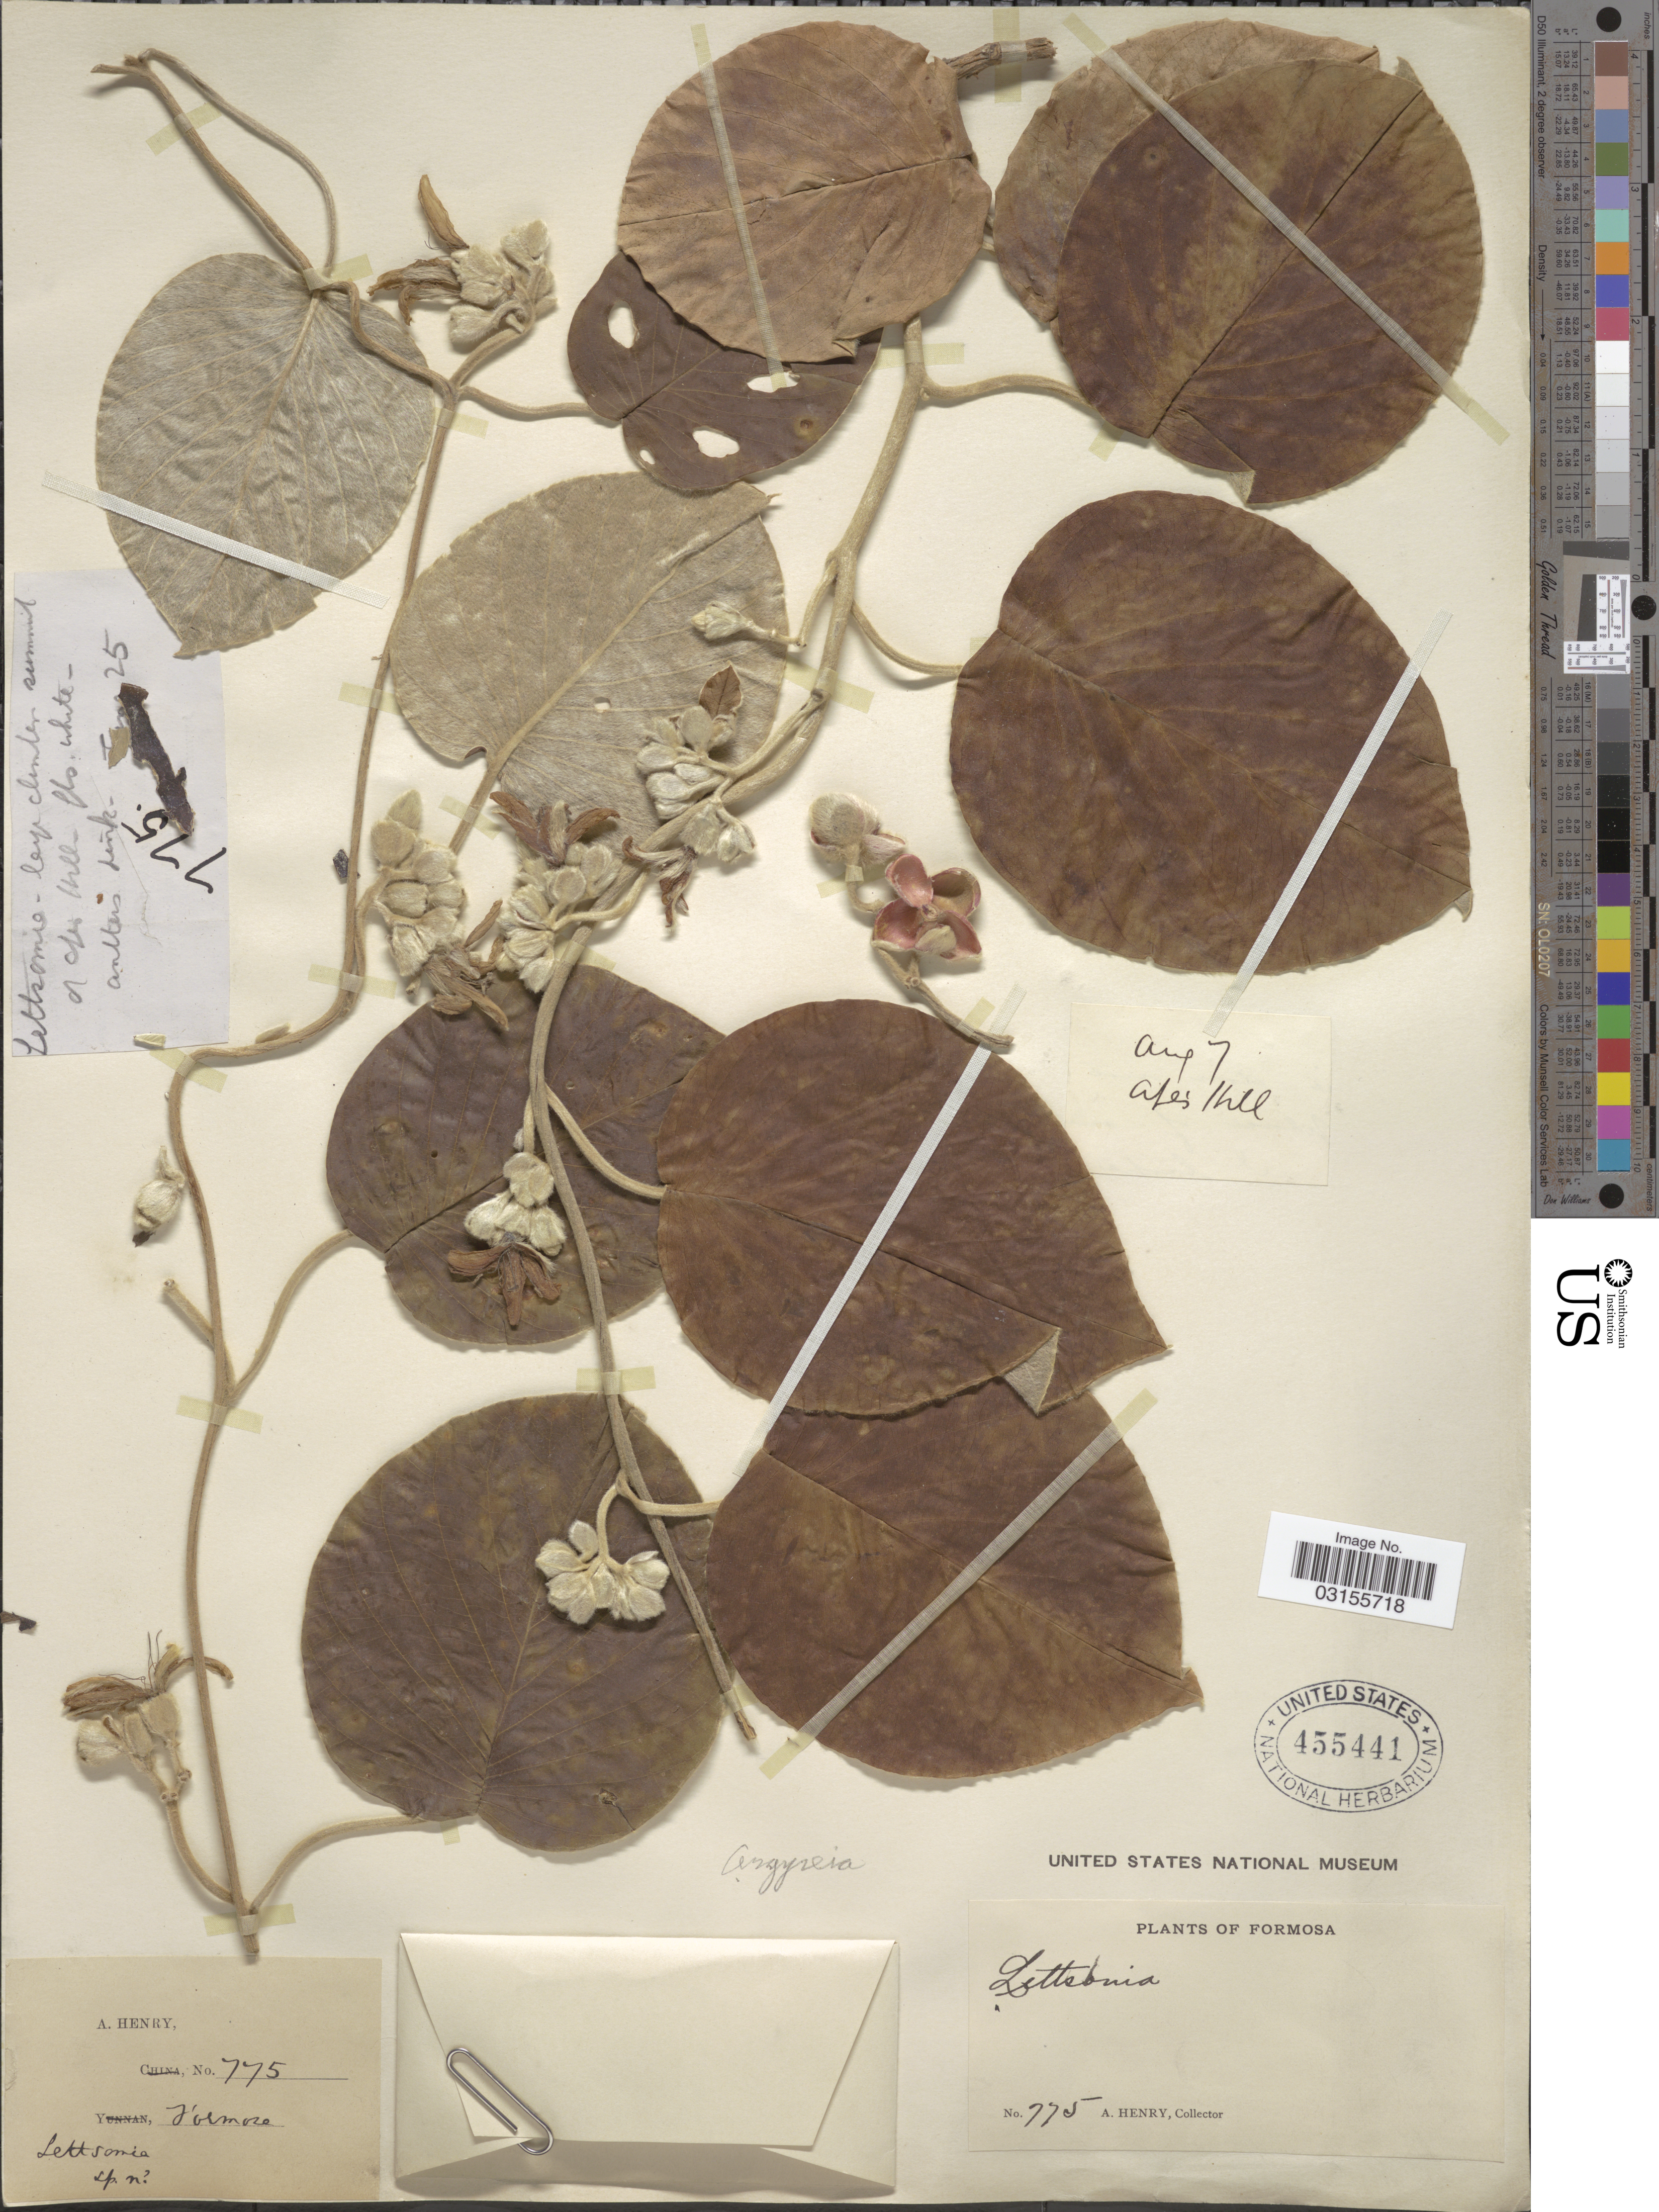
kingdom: Plantae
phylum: Tracheophyta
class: Magnoliopsida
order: Solanales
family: Convolvulaceae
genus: Argyreia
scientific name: Argyreia obtusifolia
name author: Lour.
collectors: A. Henry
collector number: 775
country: Taiwan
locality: Formosa. Summit of Ape's Hill.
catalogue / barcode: US 455441